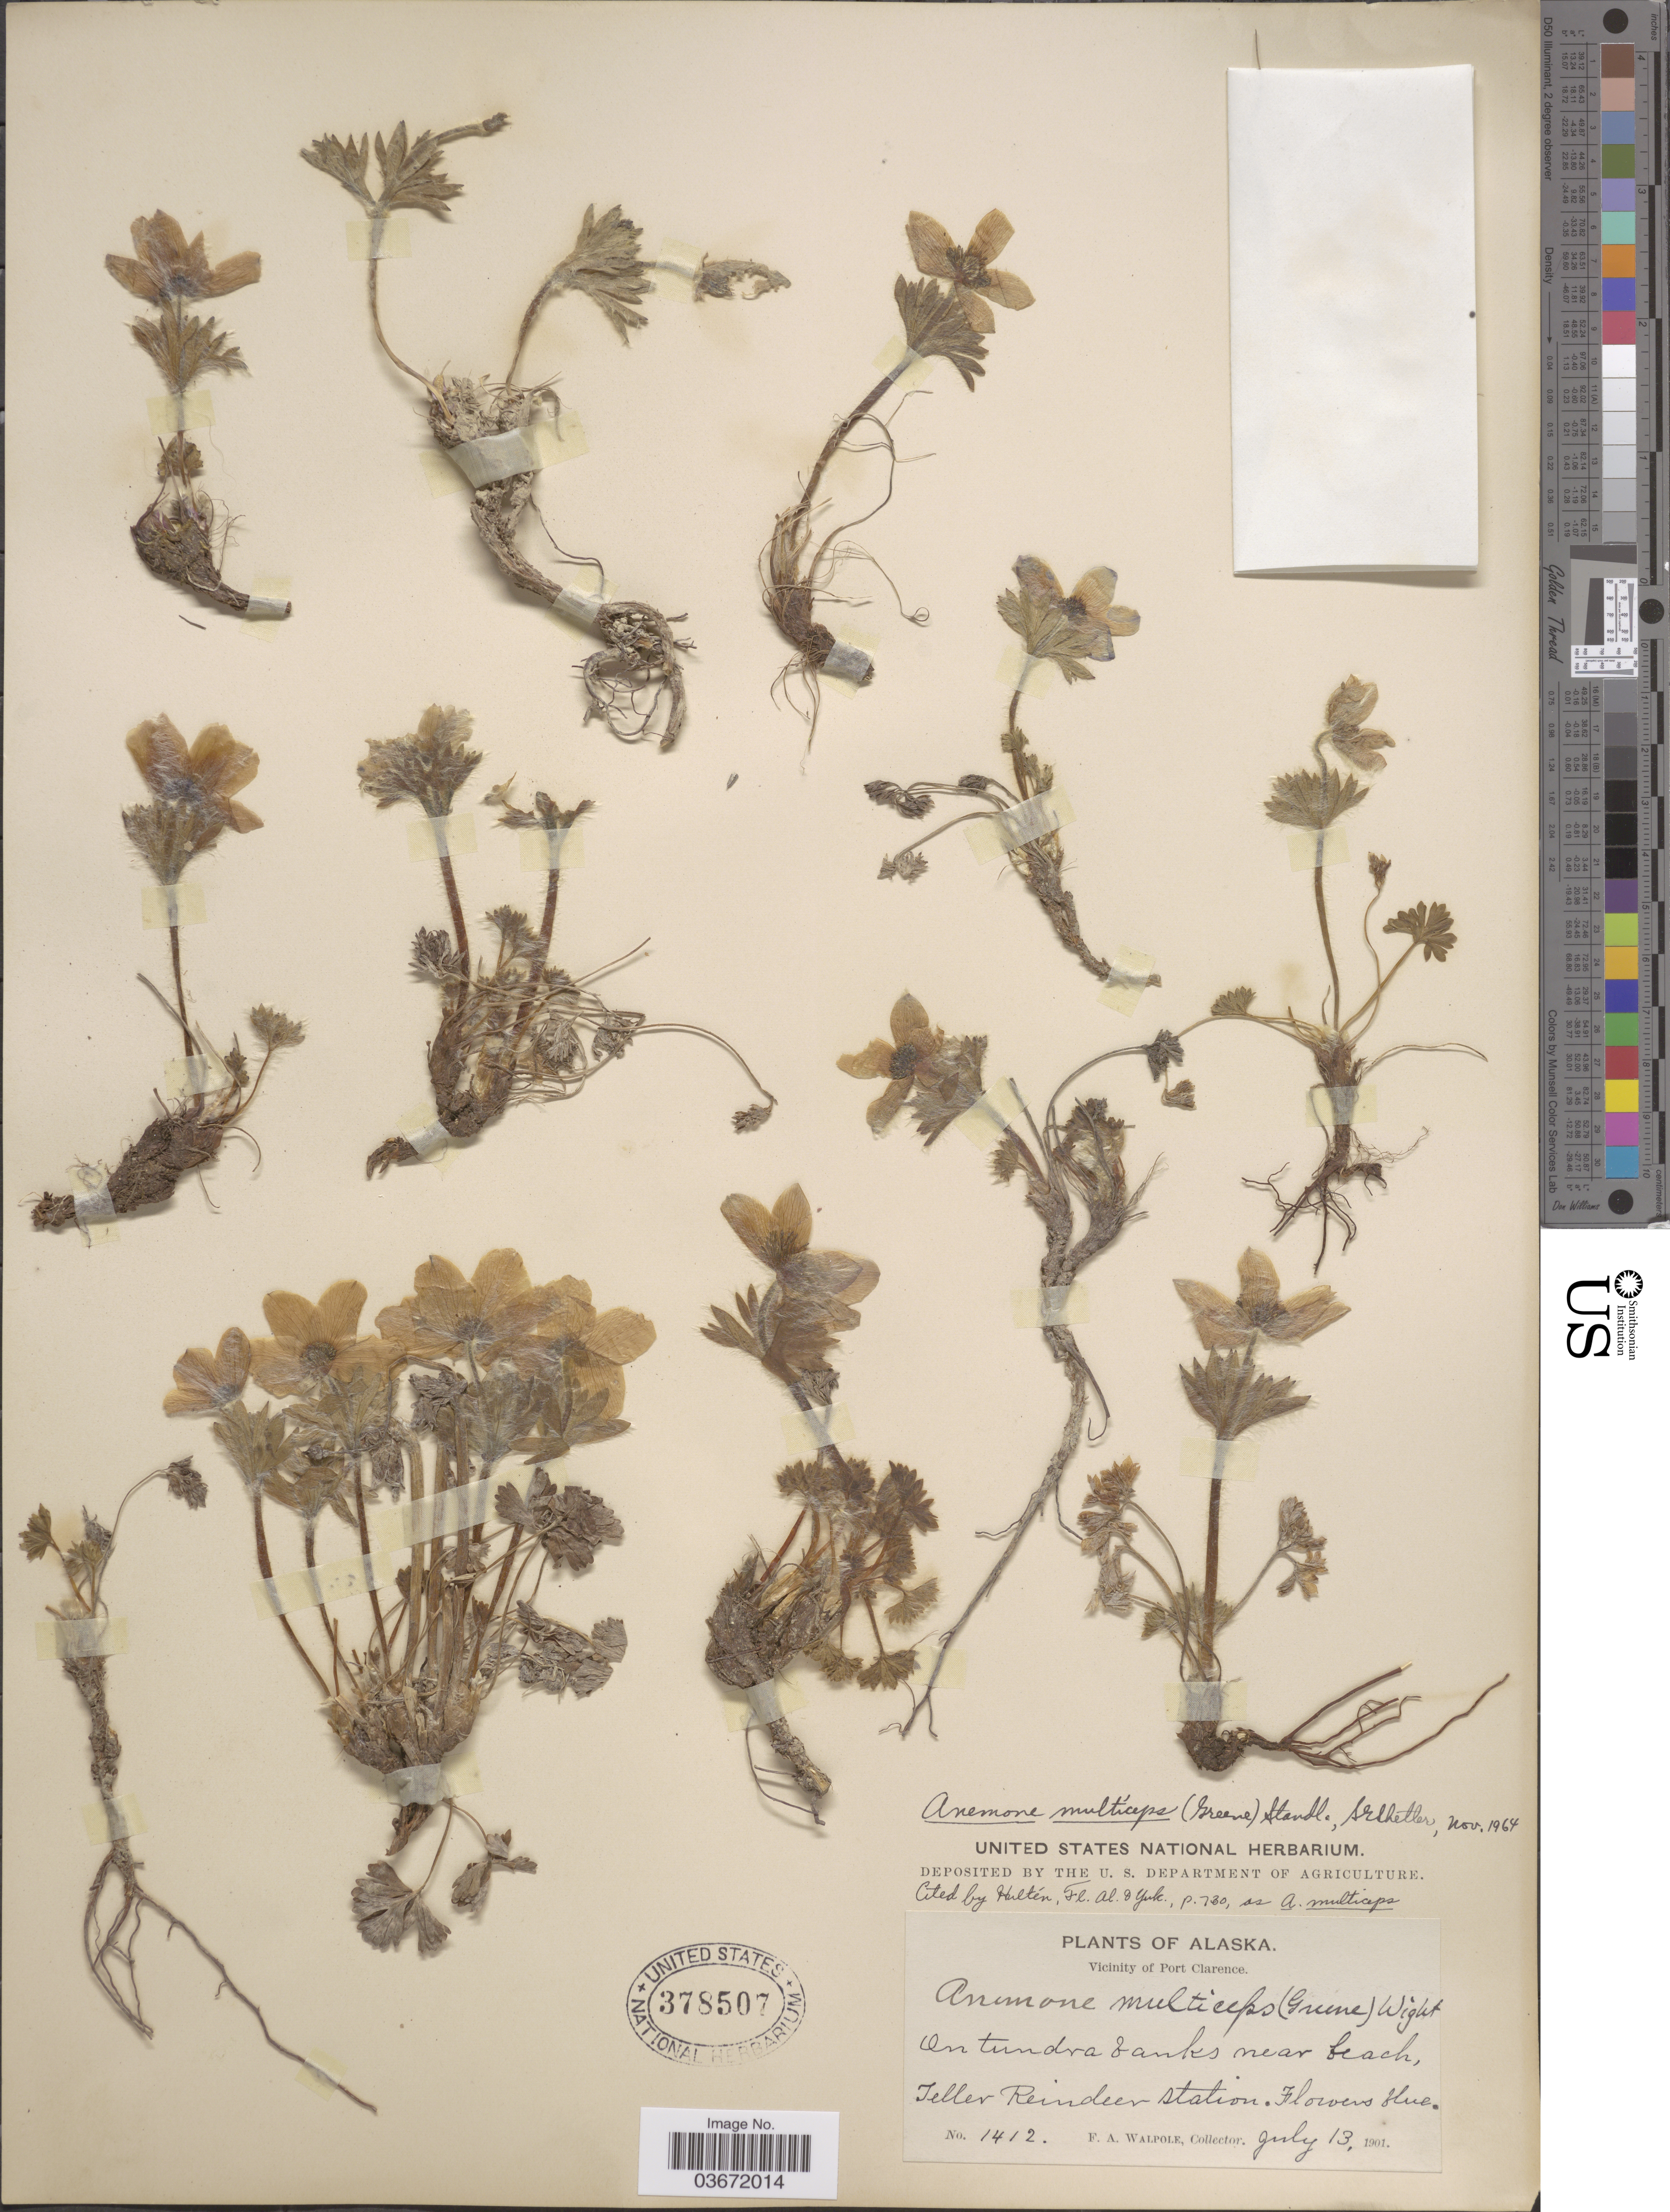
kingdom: Plantae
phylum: Tracheophyta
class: Magnoliopsida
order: Ranunculales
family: Ranunculaceae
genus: Anemone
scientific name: Anemone multiceps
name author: (Greene) Standl.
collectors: F. Walpole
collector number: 1412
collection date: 1901-07-13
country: United States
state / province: Alaska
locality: Vicinity of Port Clarence. Teller Reindeer station.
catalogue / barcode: US 378507